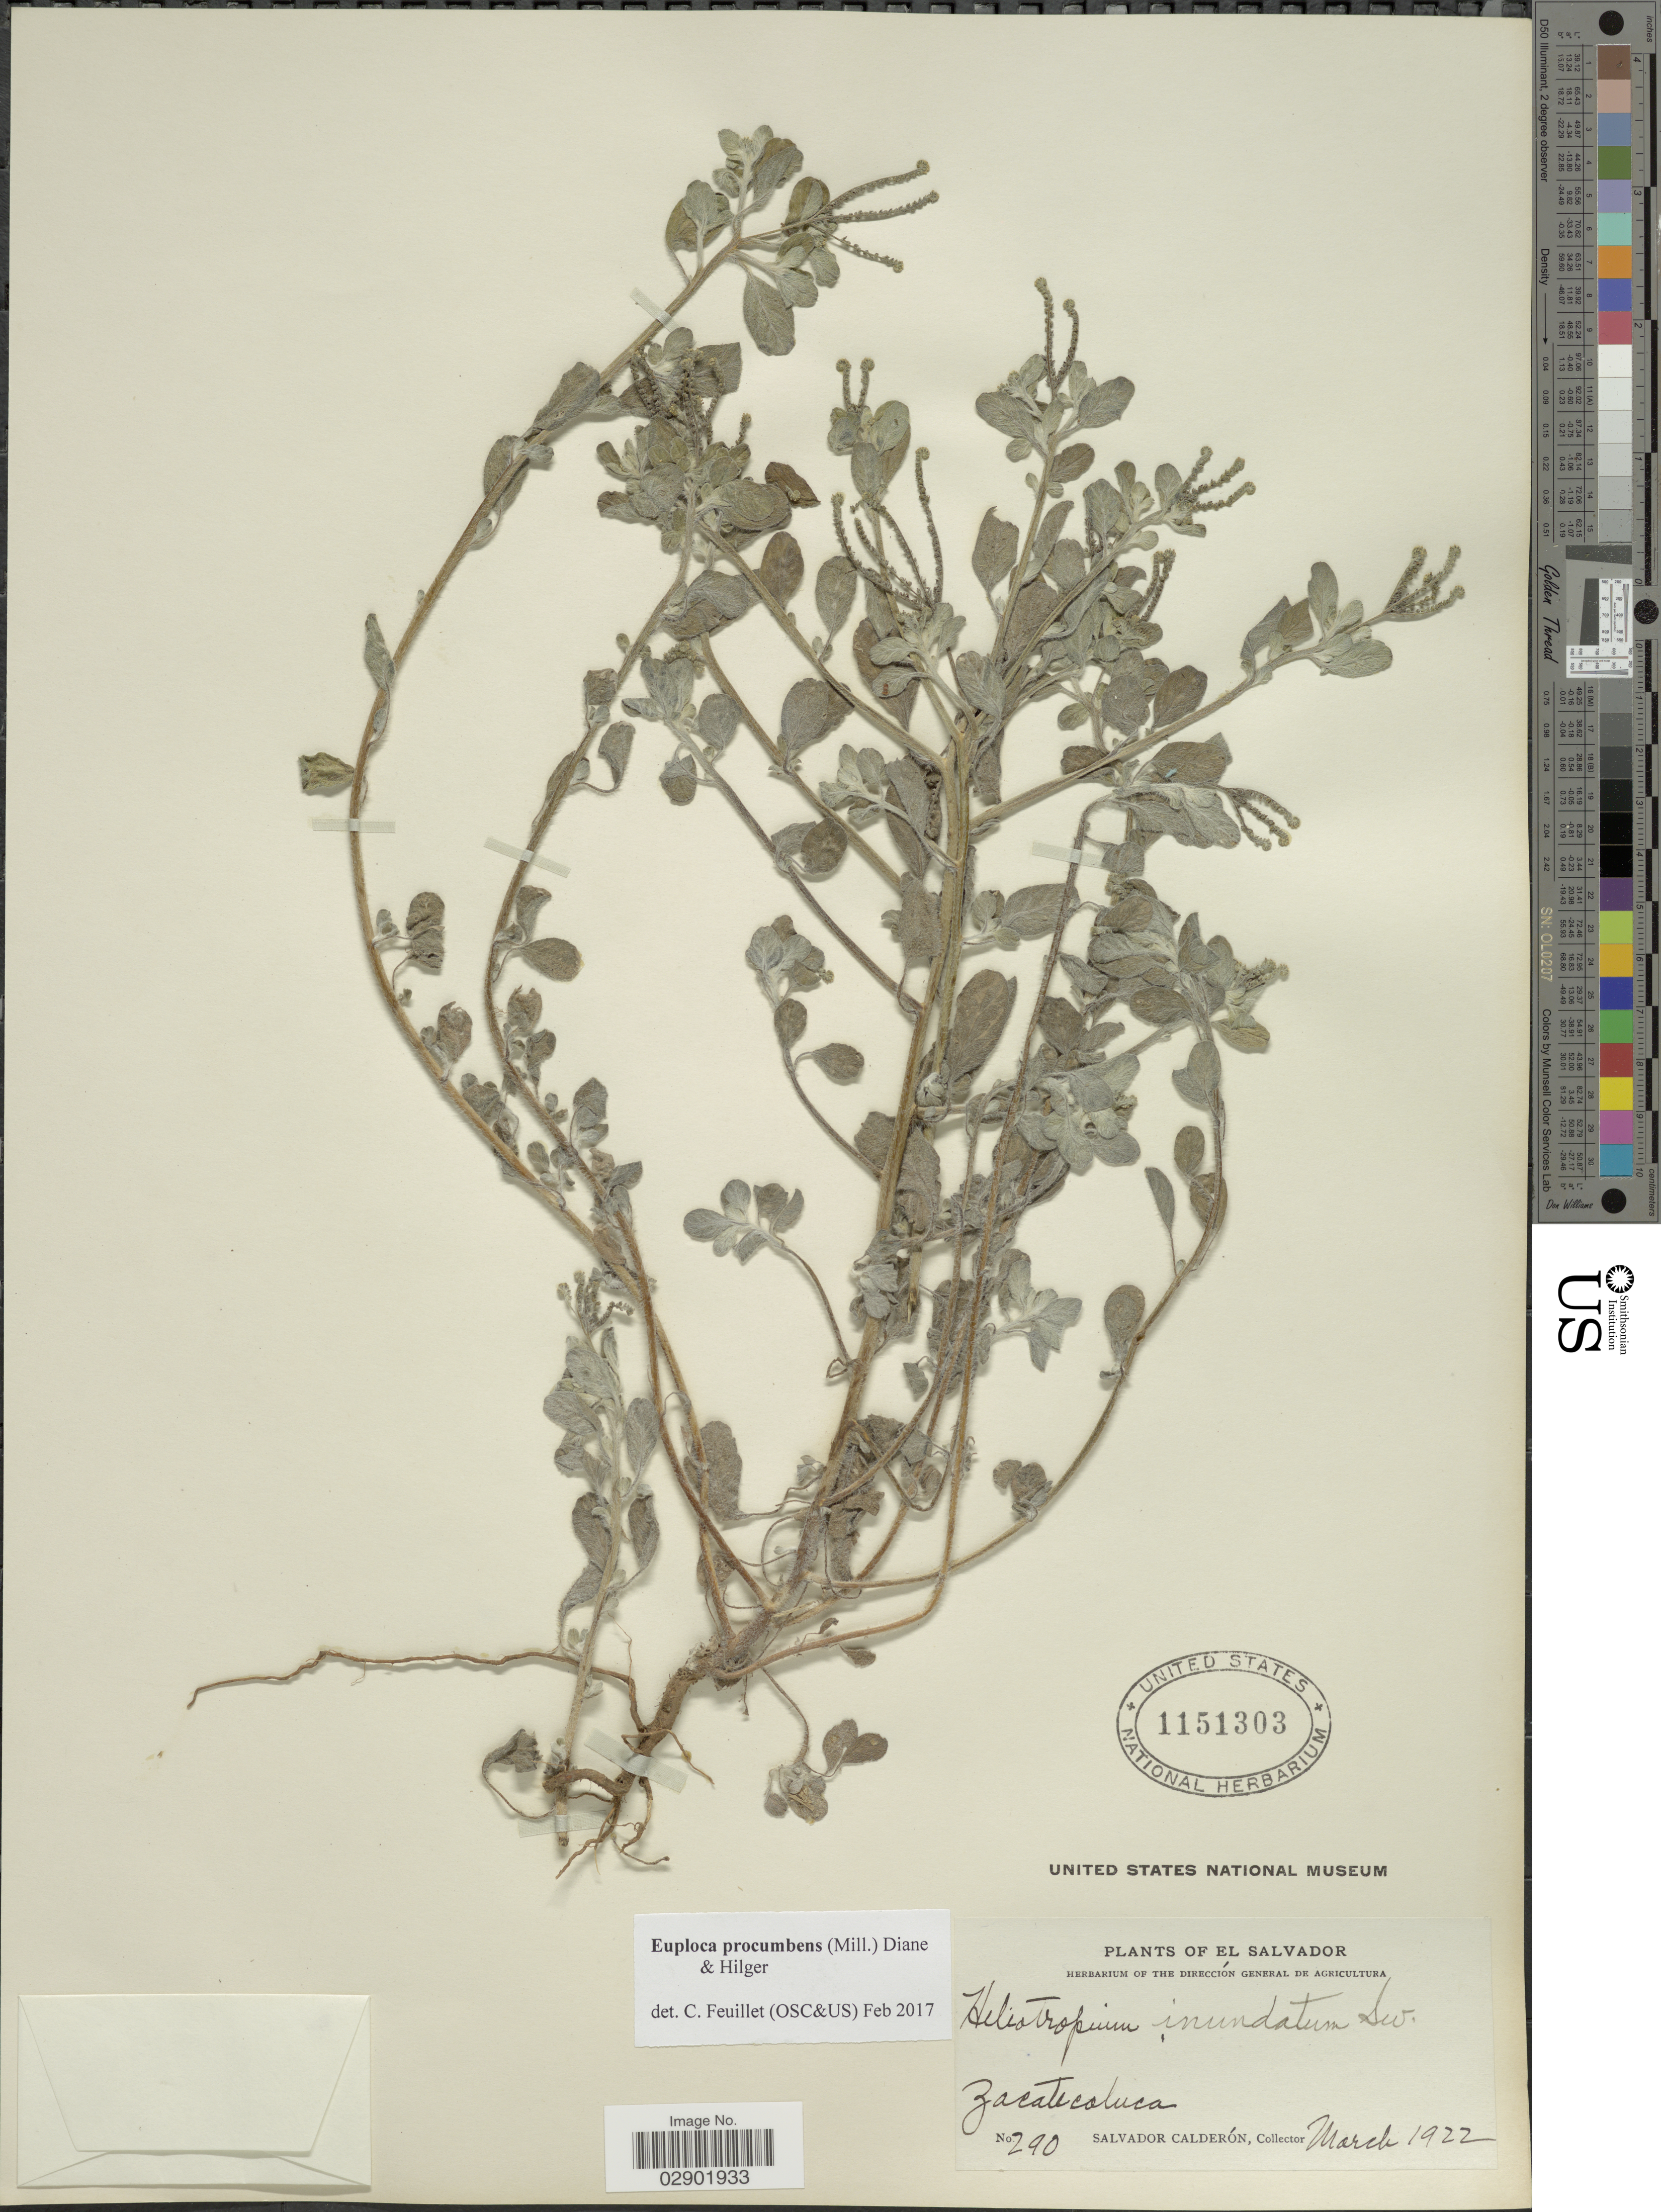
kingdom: Plantae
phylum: Tracheophyta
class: Magnoliopsida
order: Boraginales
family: Heliotropiaceae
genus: Euploca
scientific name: Euploca procumbens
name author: (Mill.) Diane & Hilger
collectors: S. Calderón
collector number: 290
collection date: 1922-03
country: El Salvador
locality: Zacatecoluca.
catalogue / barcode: US 1151303